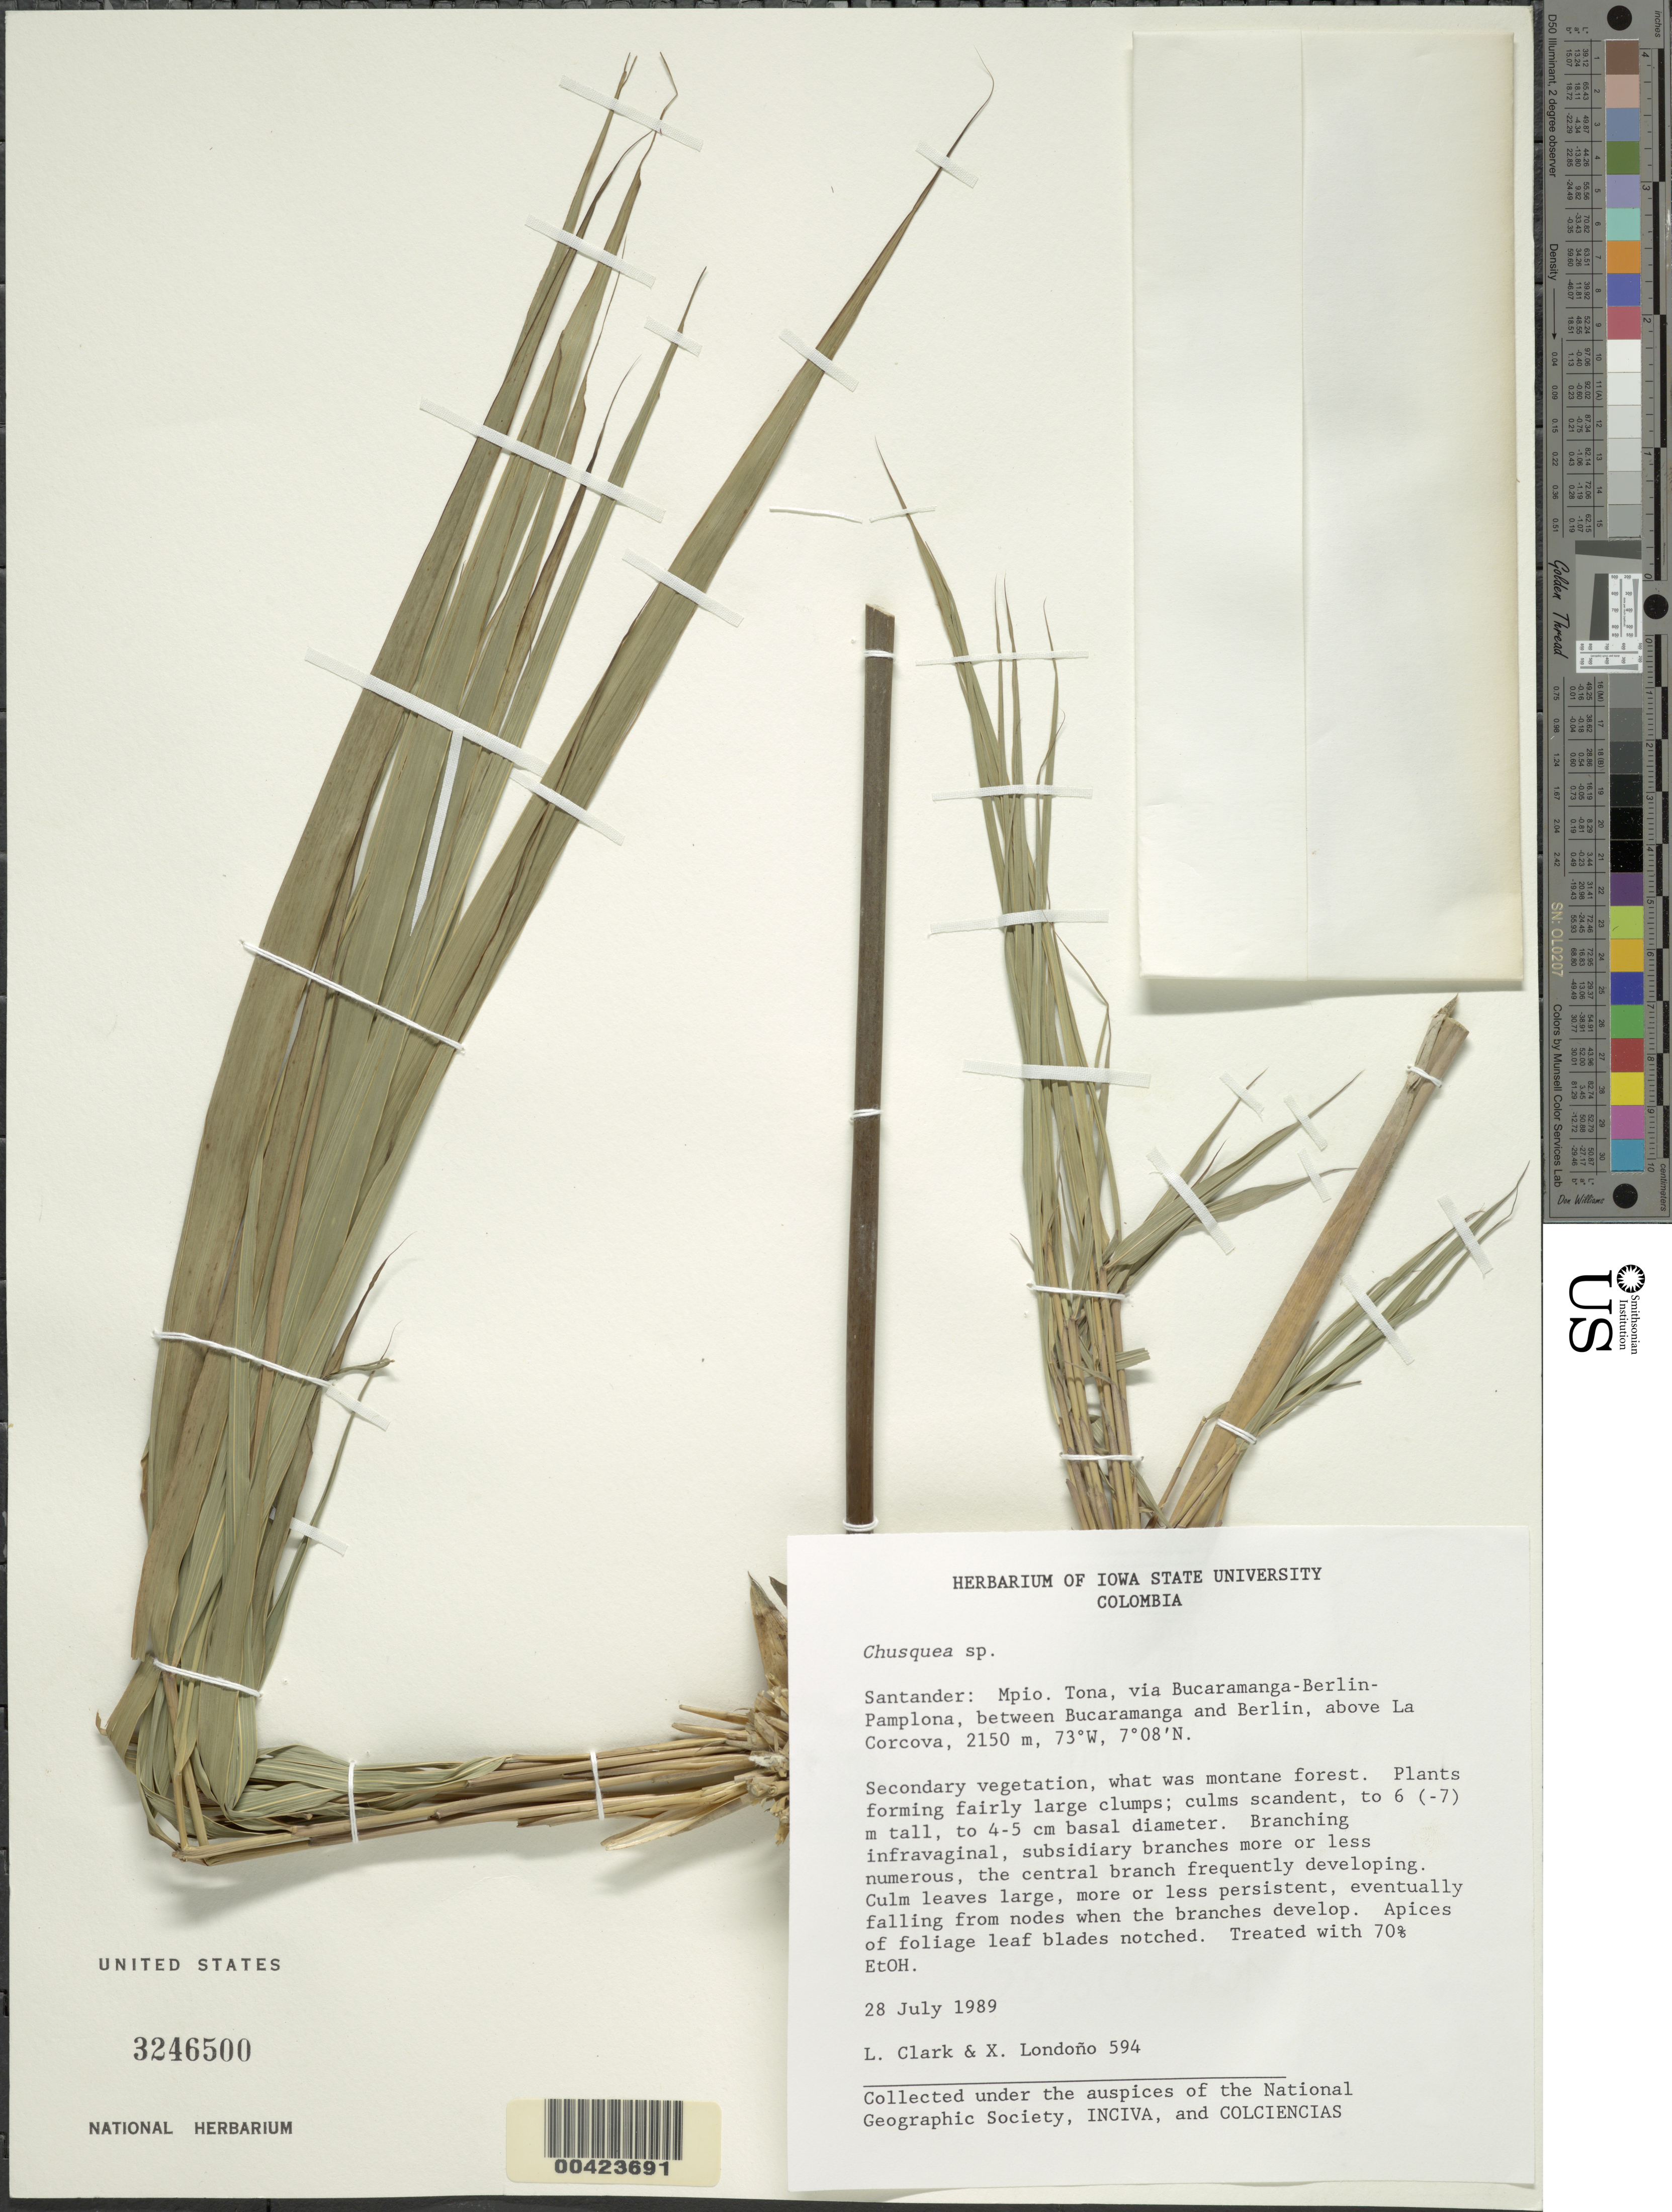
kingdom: Plantae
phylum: Tracheophyta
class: Liliopsida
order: Poales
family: Poaceae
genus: Chusquea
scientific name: Chusquea sp.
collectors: L. G. Clark & X. Londoño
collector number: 594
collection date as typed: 28 Jul 1989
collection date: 1989-07-28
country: Colombia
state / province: Santander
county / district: Tona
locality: La Corcova, above; via Bucaramanga - Berlin - Pamplona, between Bucaramanga and Berlin; Mun. Tona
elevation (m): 2150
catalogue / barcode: US 3246500